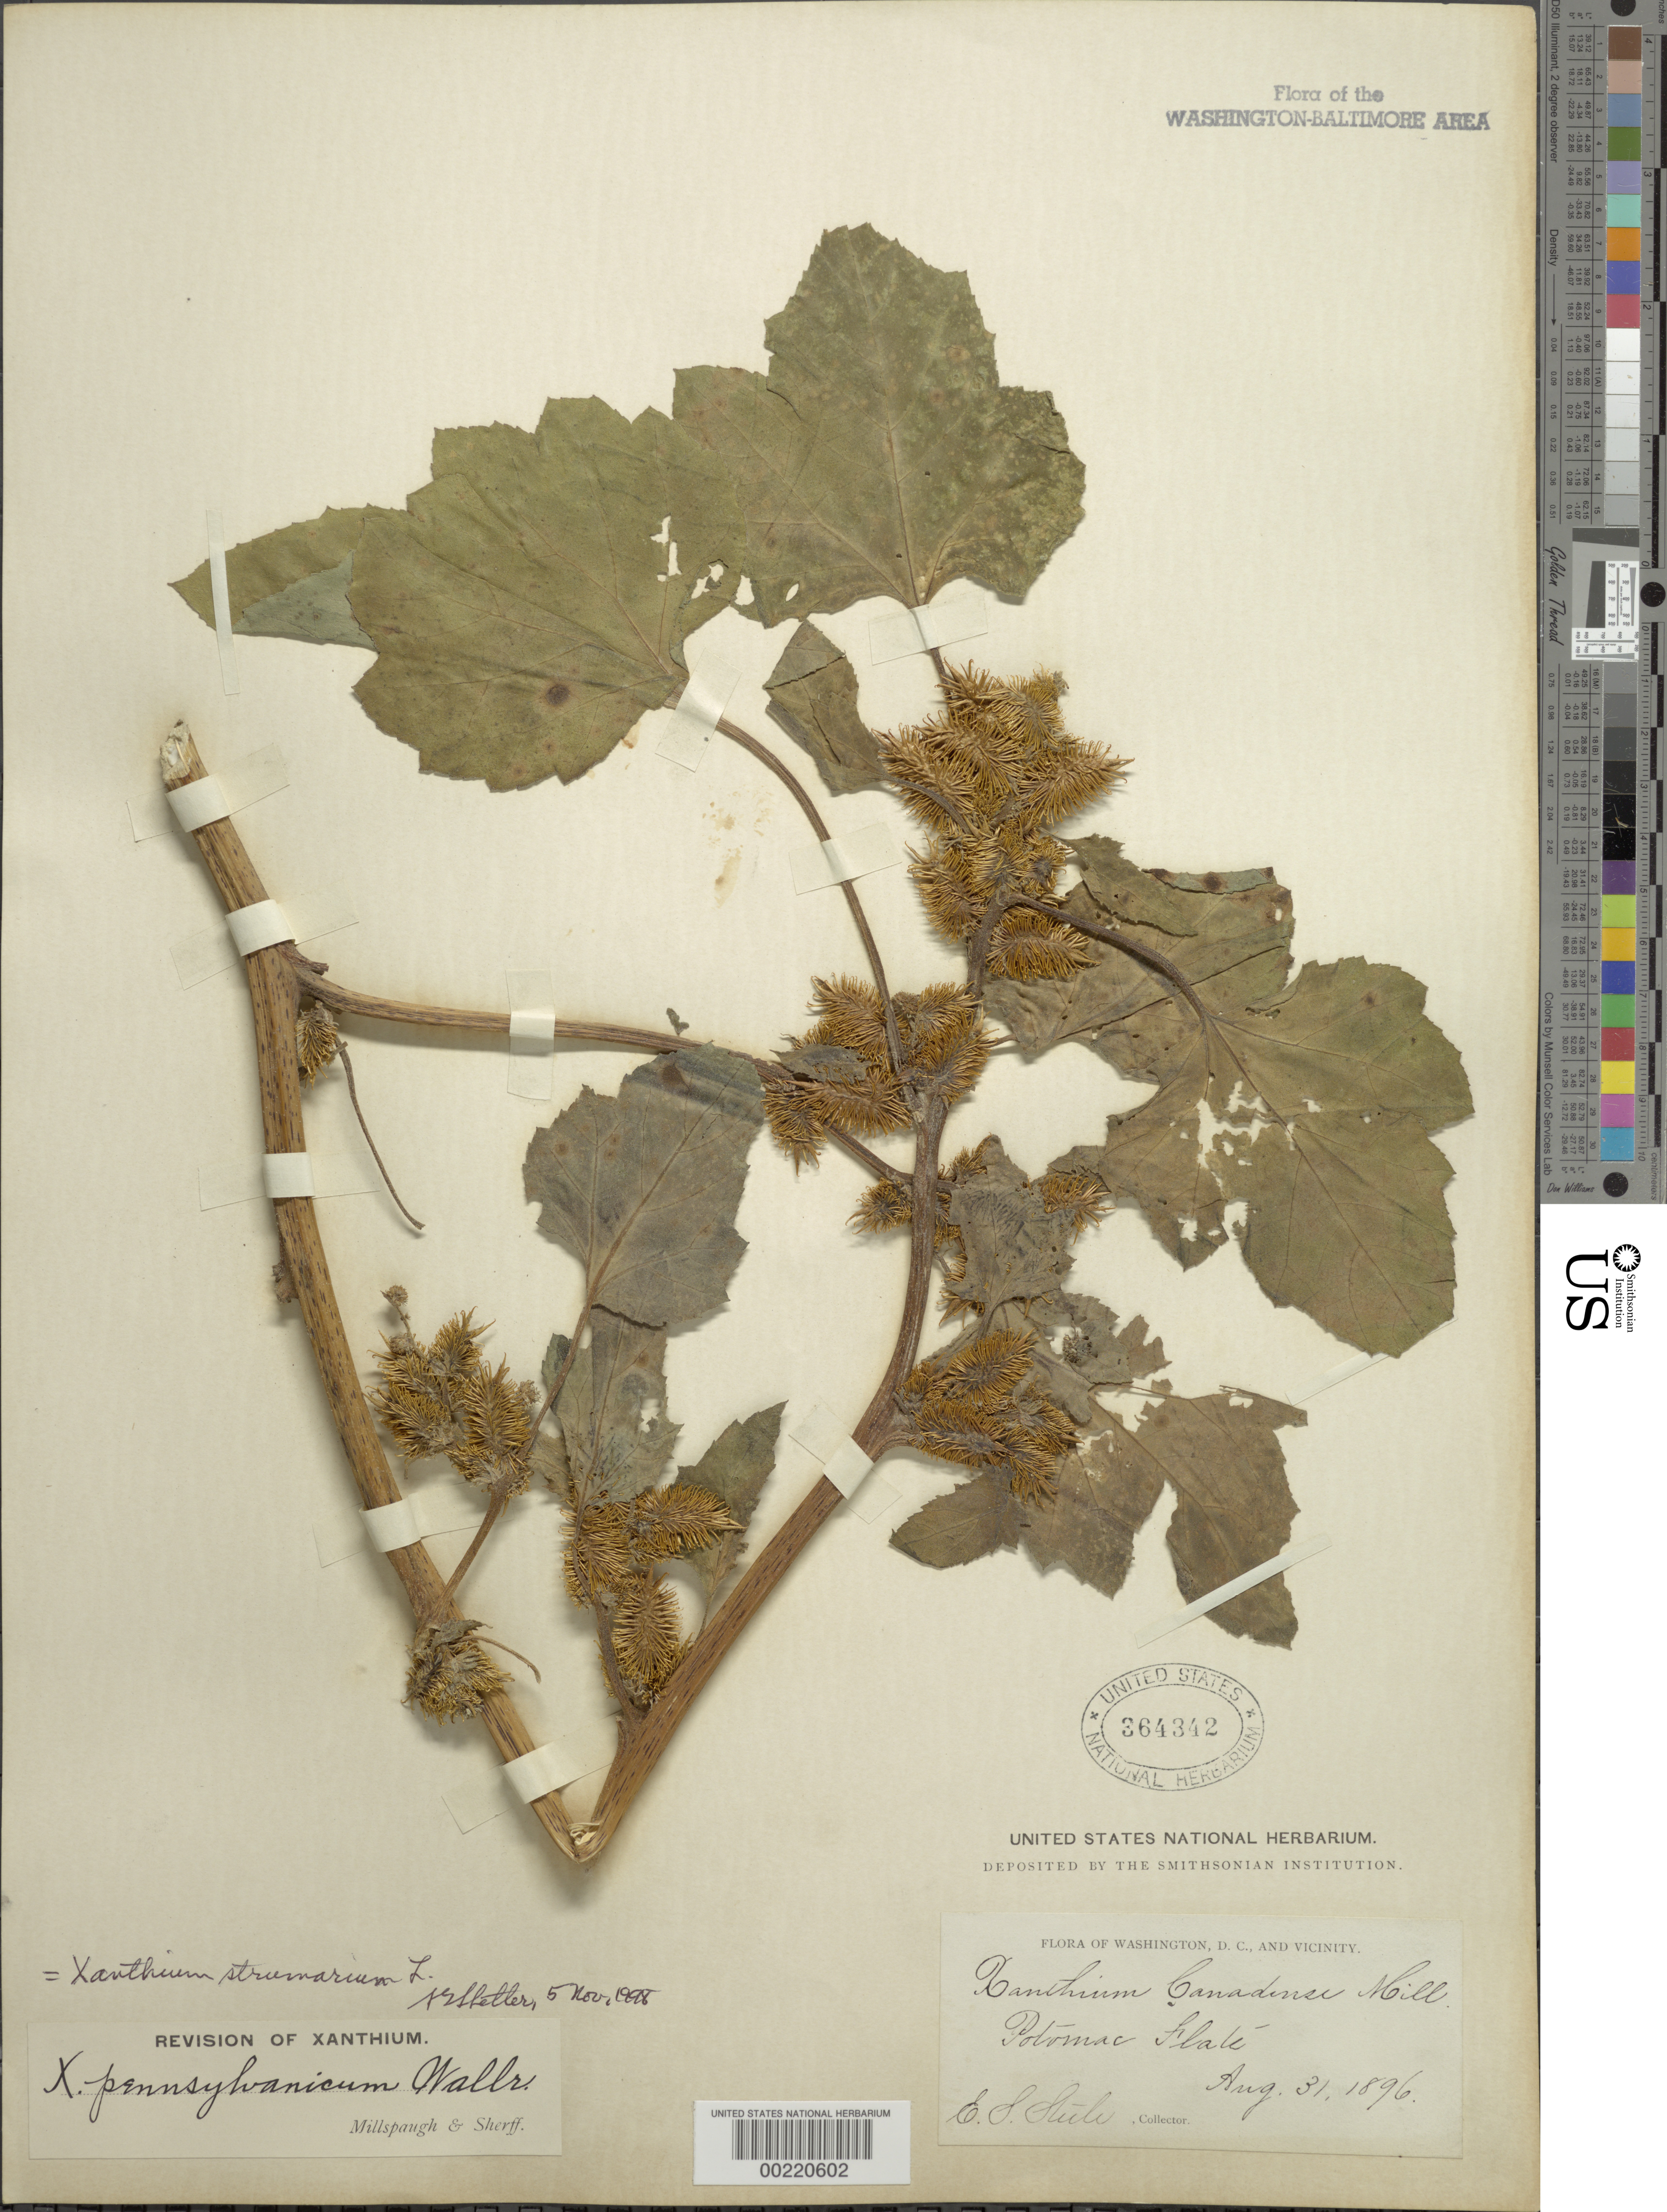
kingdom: Plantae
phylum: Tracheophyta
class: Magnoliopsida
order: Asterales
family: Asteraceae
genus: Xanthium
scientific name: Xanthium strumarium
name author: L.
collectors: E. Steele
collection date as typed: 31 Aug 1896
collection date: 1896-08-31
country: United States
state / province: District of Columbia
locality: Potomac flats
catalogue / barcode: US 364342